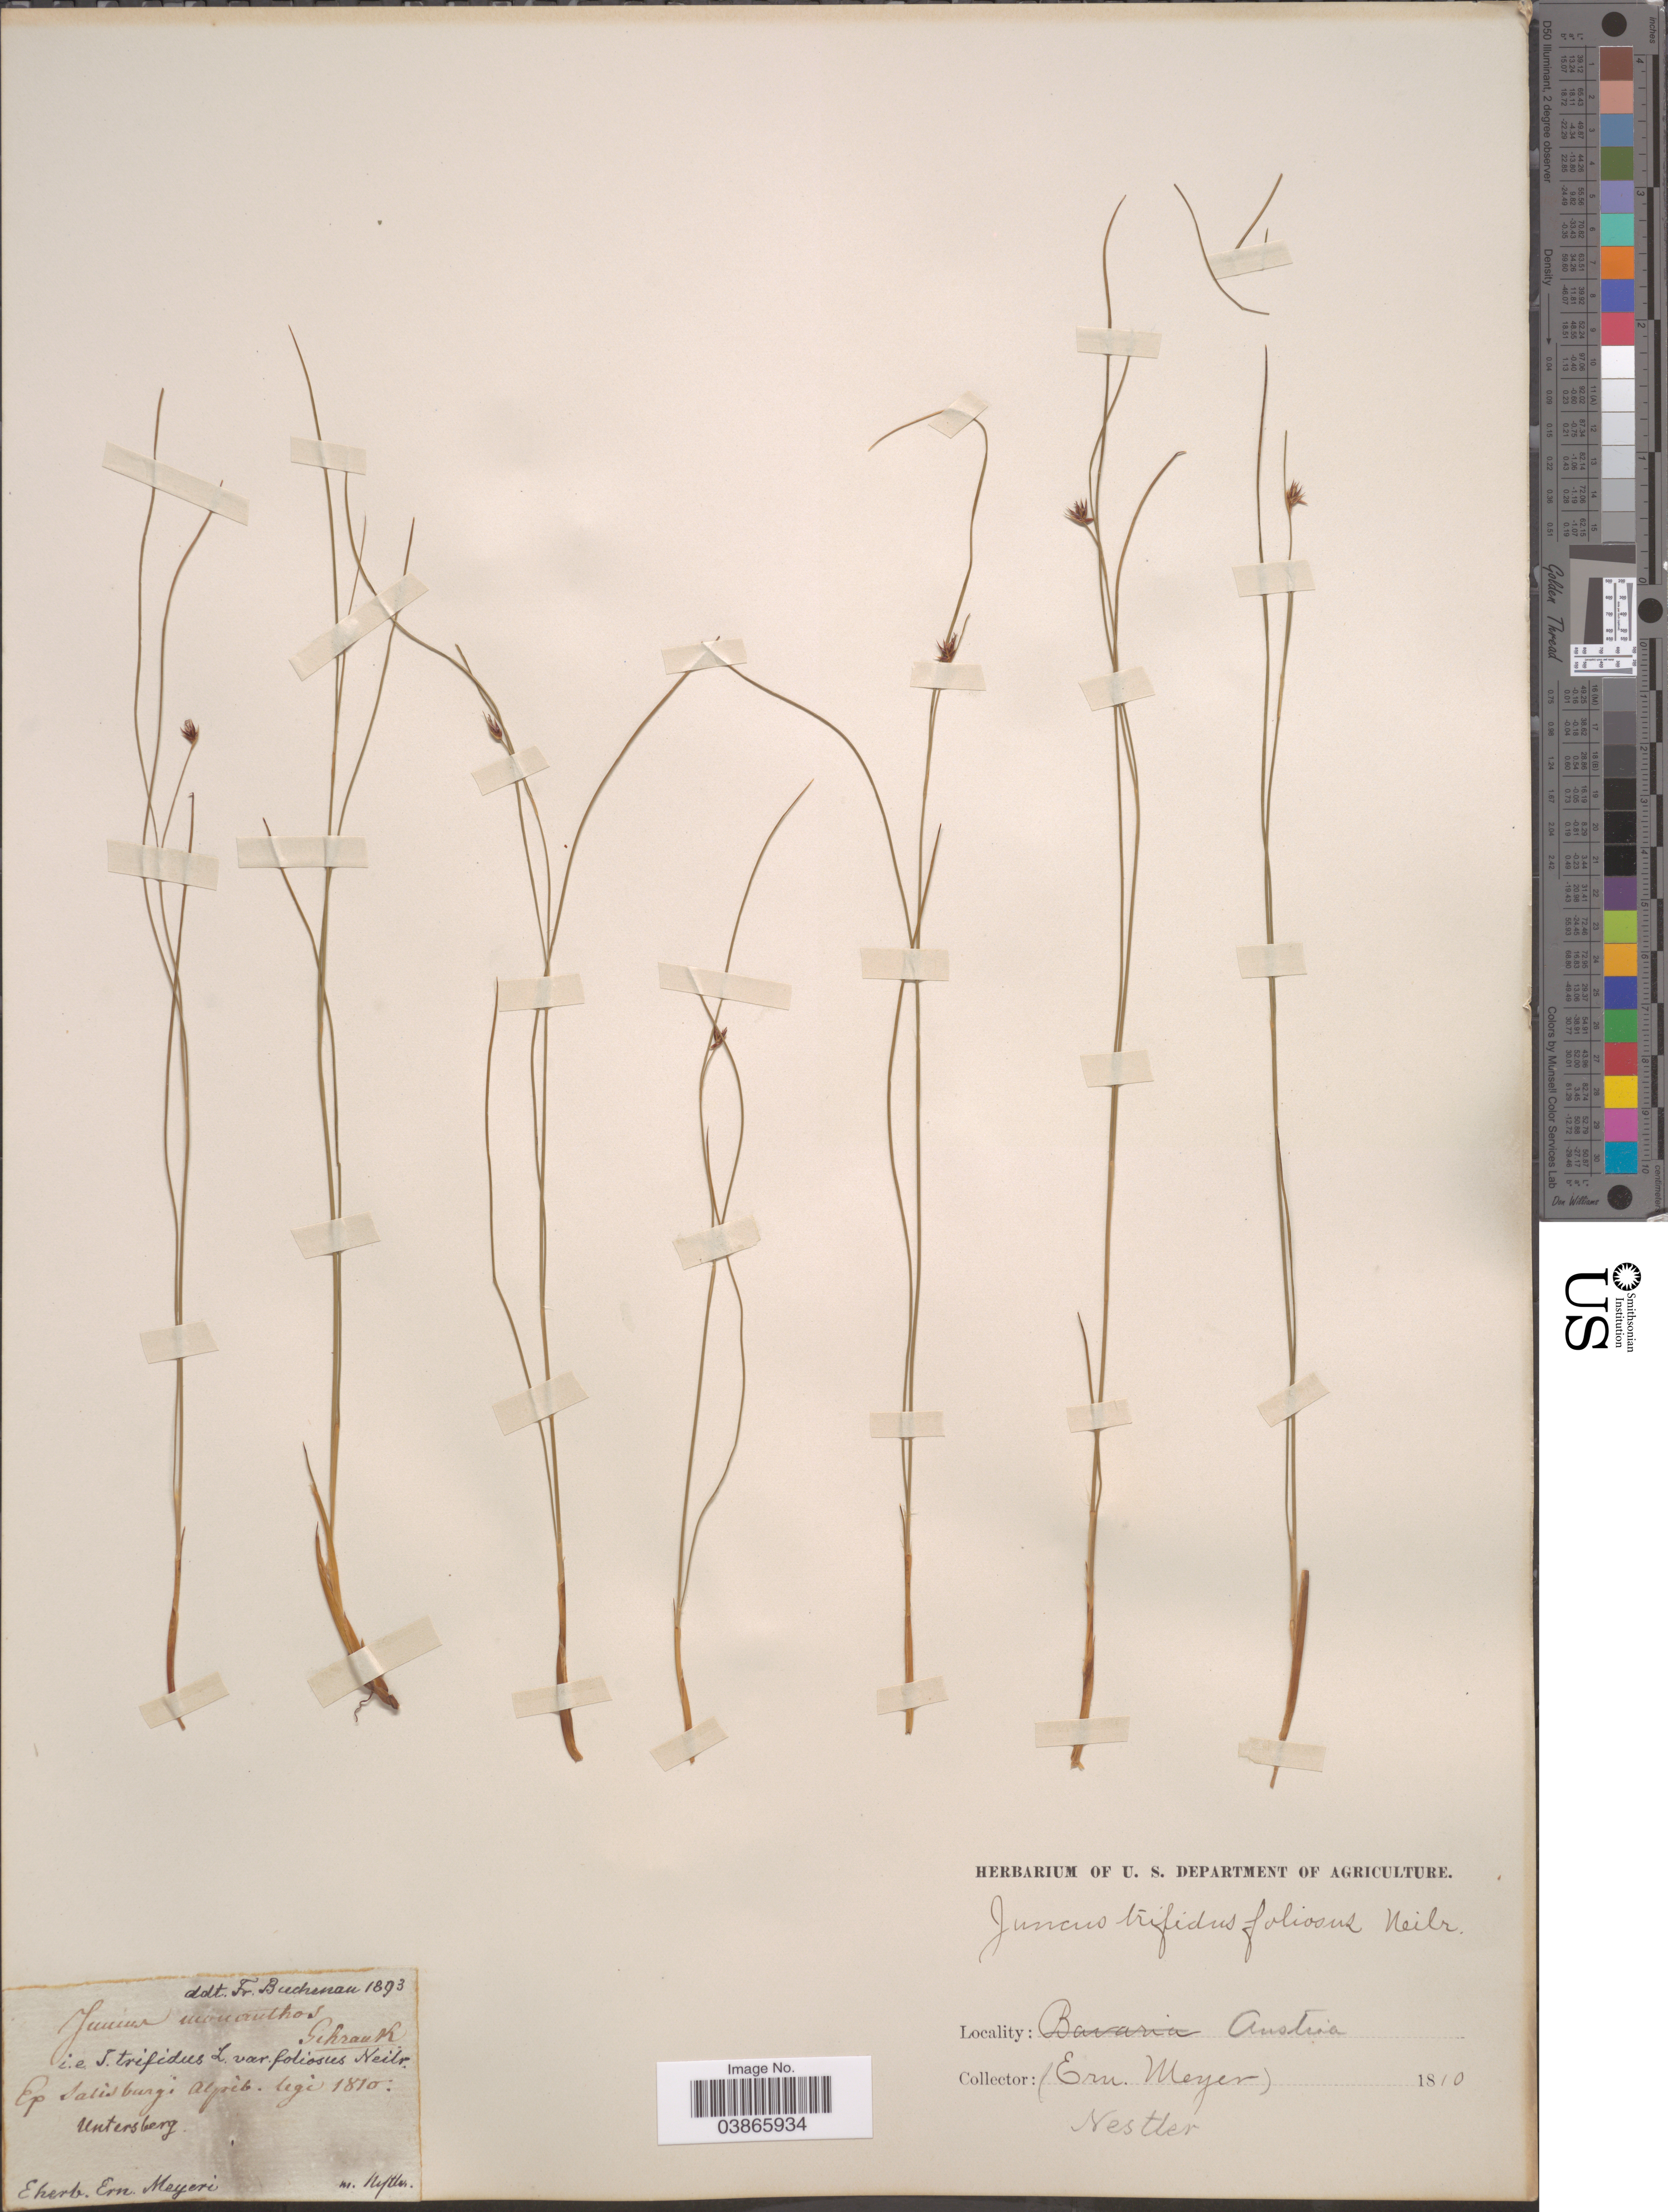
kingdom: Plantae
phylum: Tracheophyta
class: Liliopsida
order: Poales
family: Juncaceae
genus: Juncus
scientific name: Juncus trifidus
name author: L.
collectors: Nestler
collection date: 1810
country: Austria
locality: Ex Salisburg: Alpib. Untersberg.